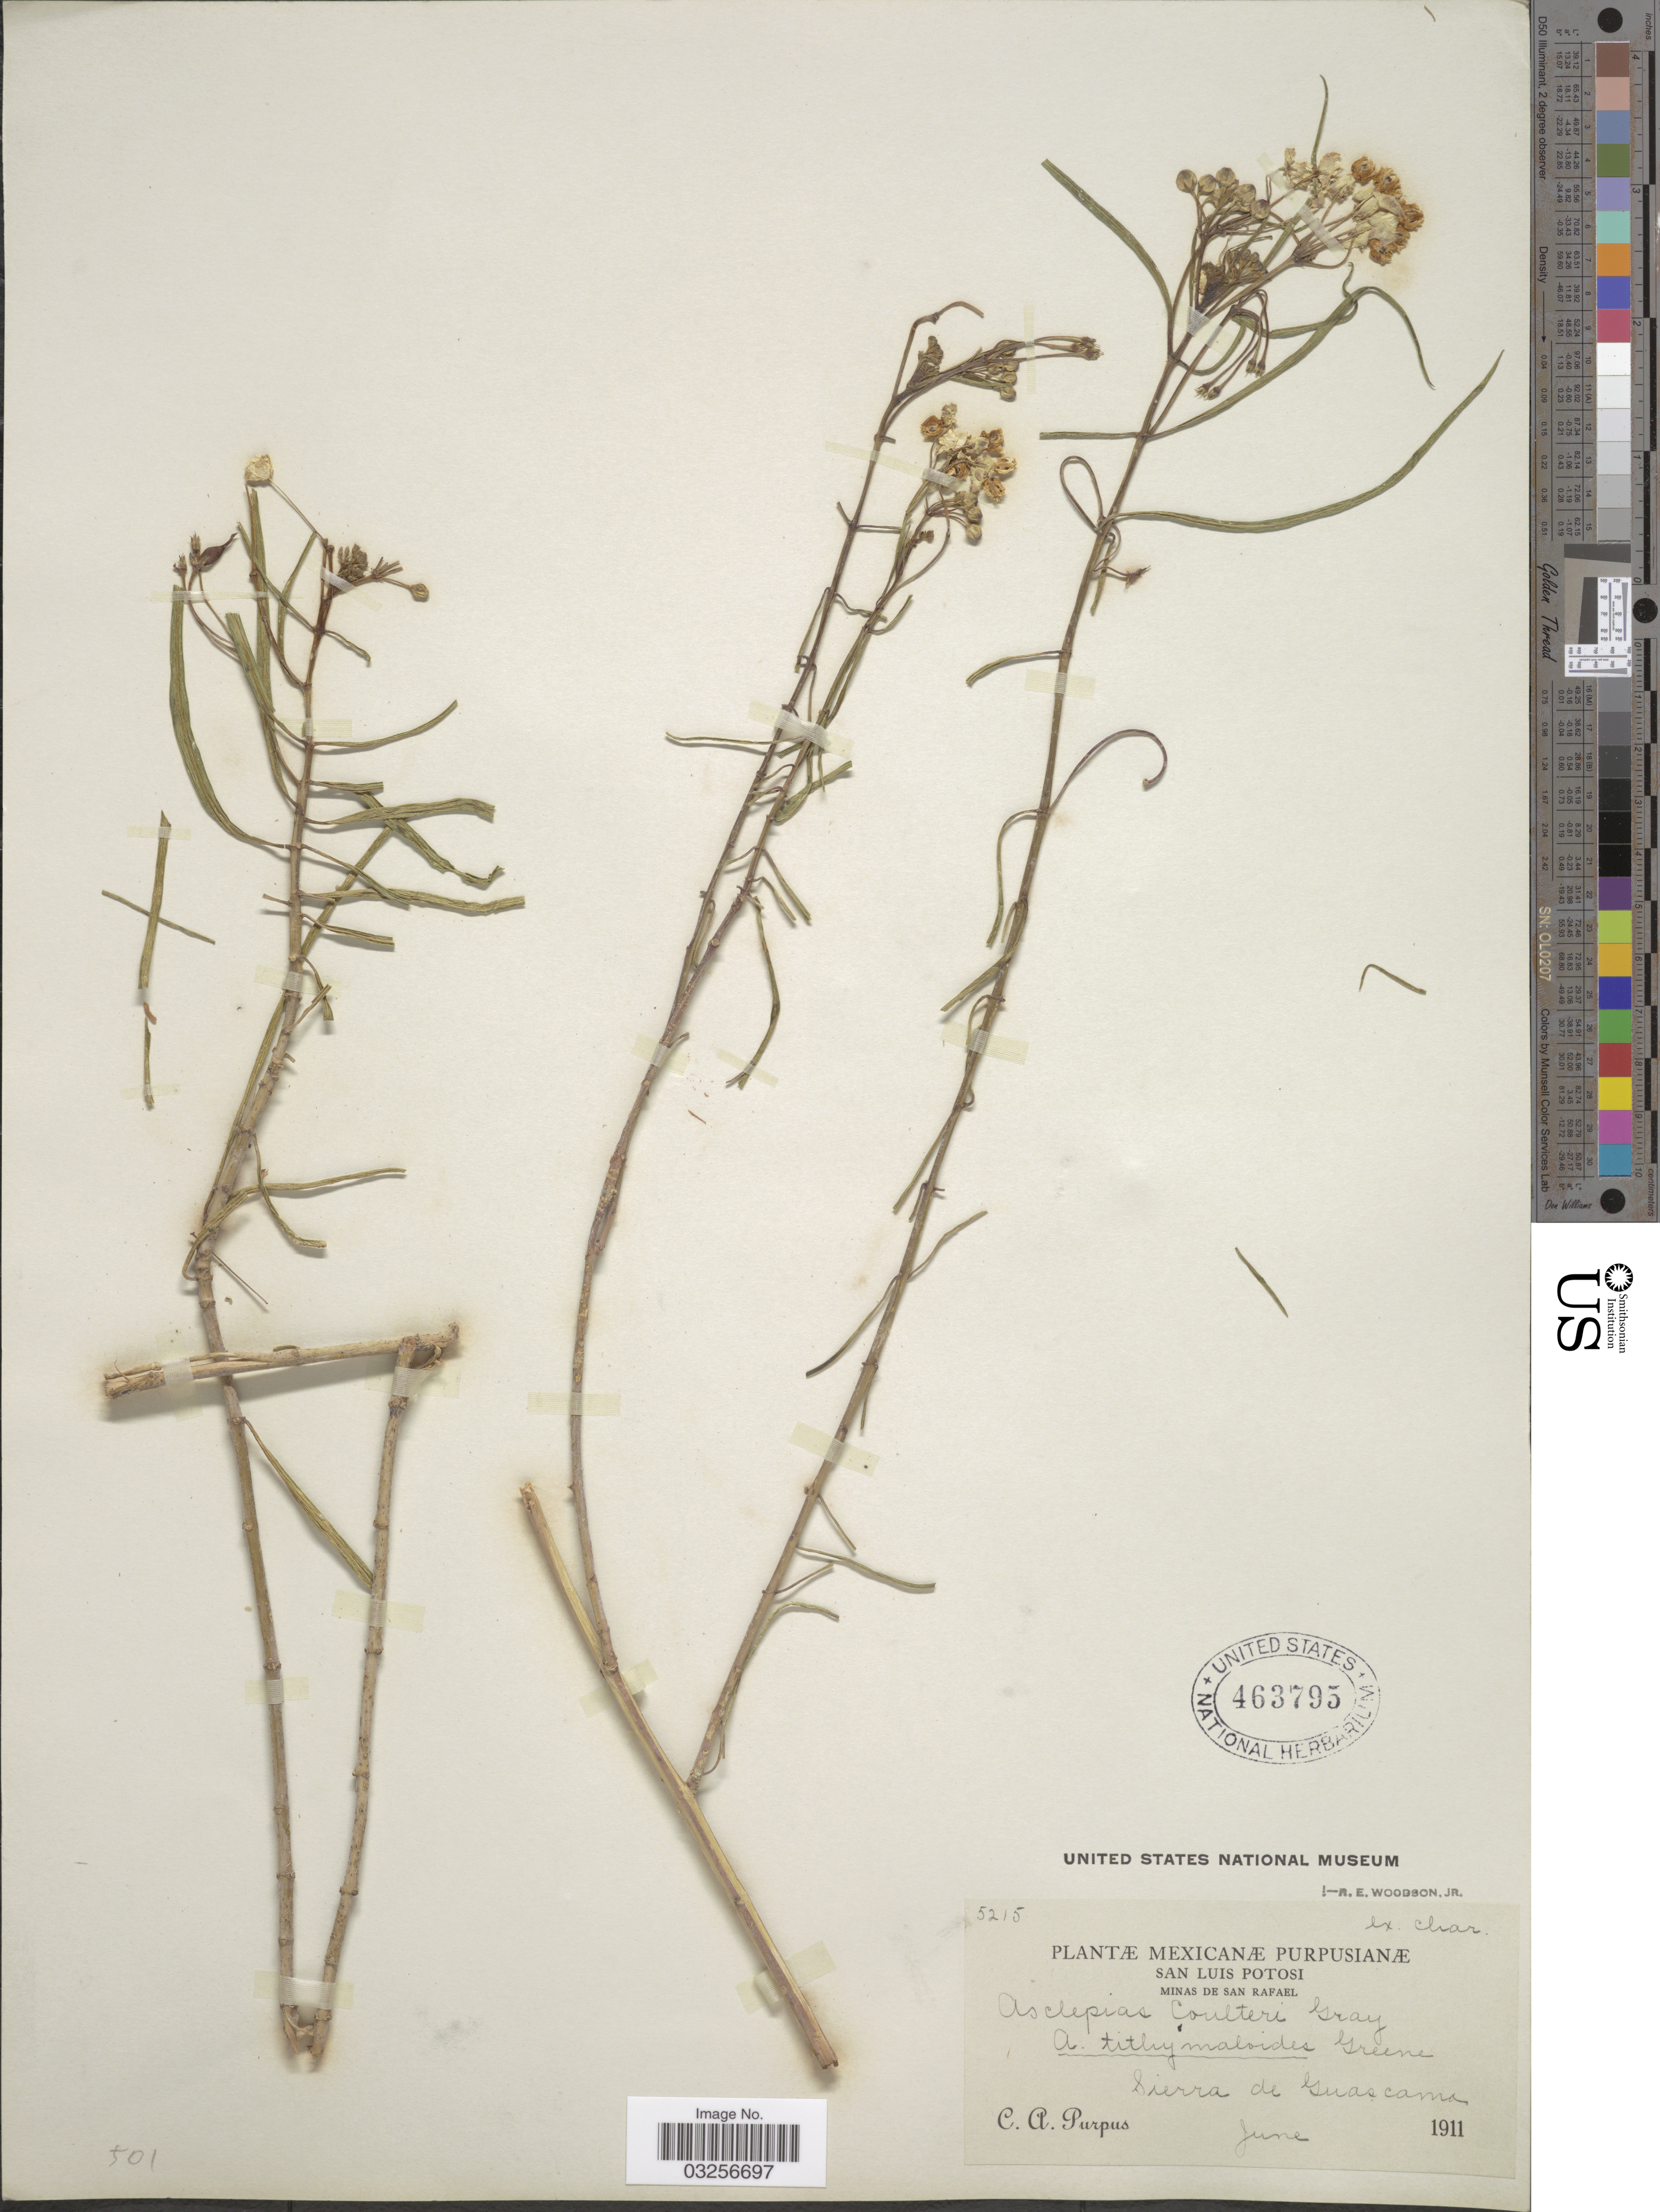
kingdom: Plantae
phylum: Tracheophyta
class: Magnoliopsida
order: Gentianales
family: Apocynaceae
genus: Asclepias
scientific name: Asclepias coulteri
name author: A. Gray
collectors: C. A. Purpus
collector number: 5215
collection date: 1911-06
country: Mexico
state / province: San Luis Potosí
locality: Minas de San Rafael, Sierra de Guascama.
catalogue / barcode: US 463795